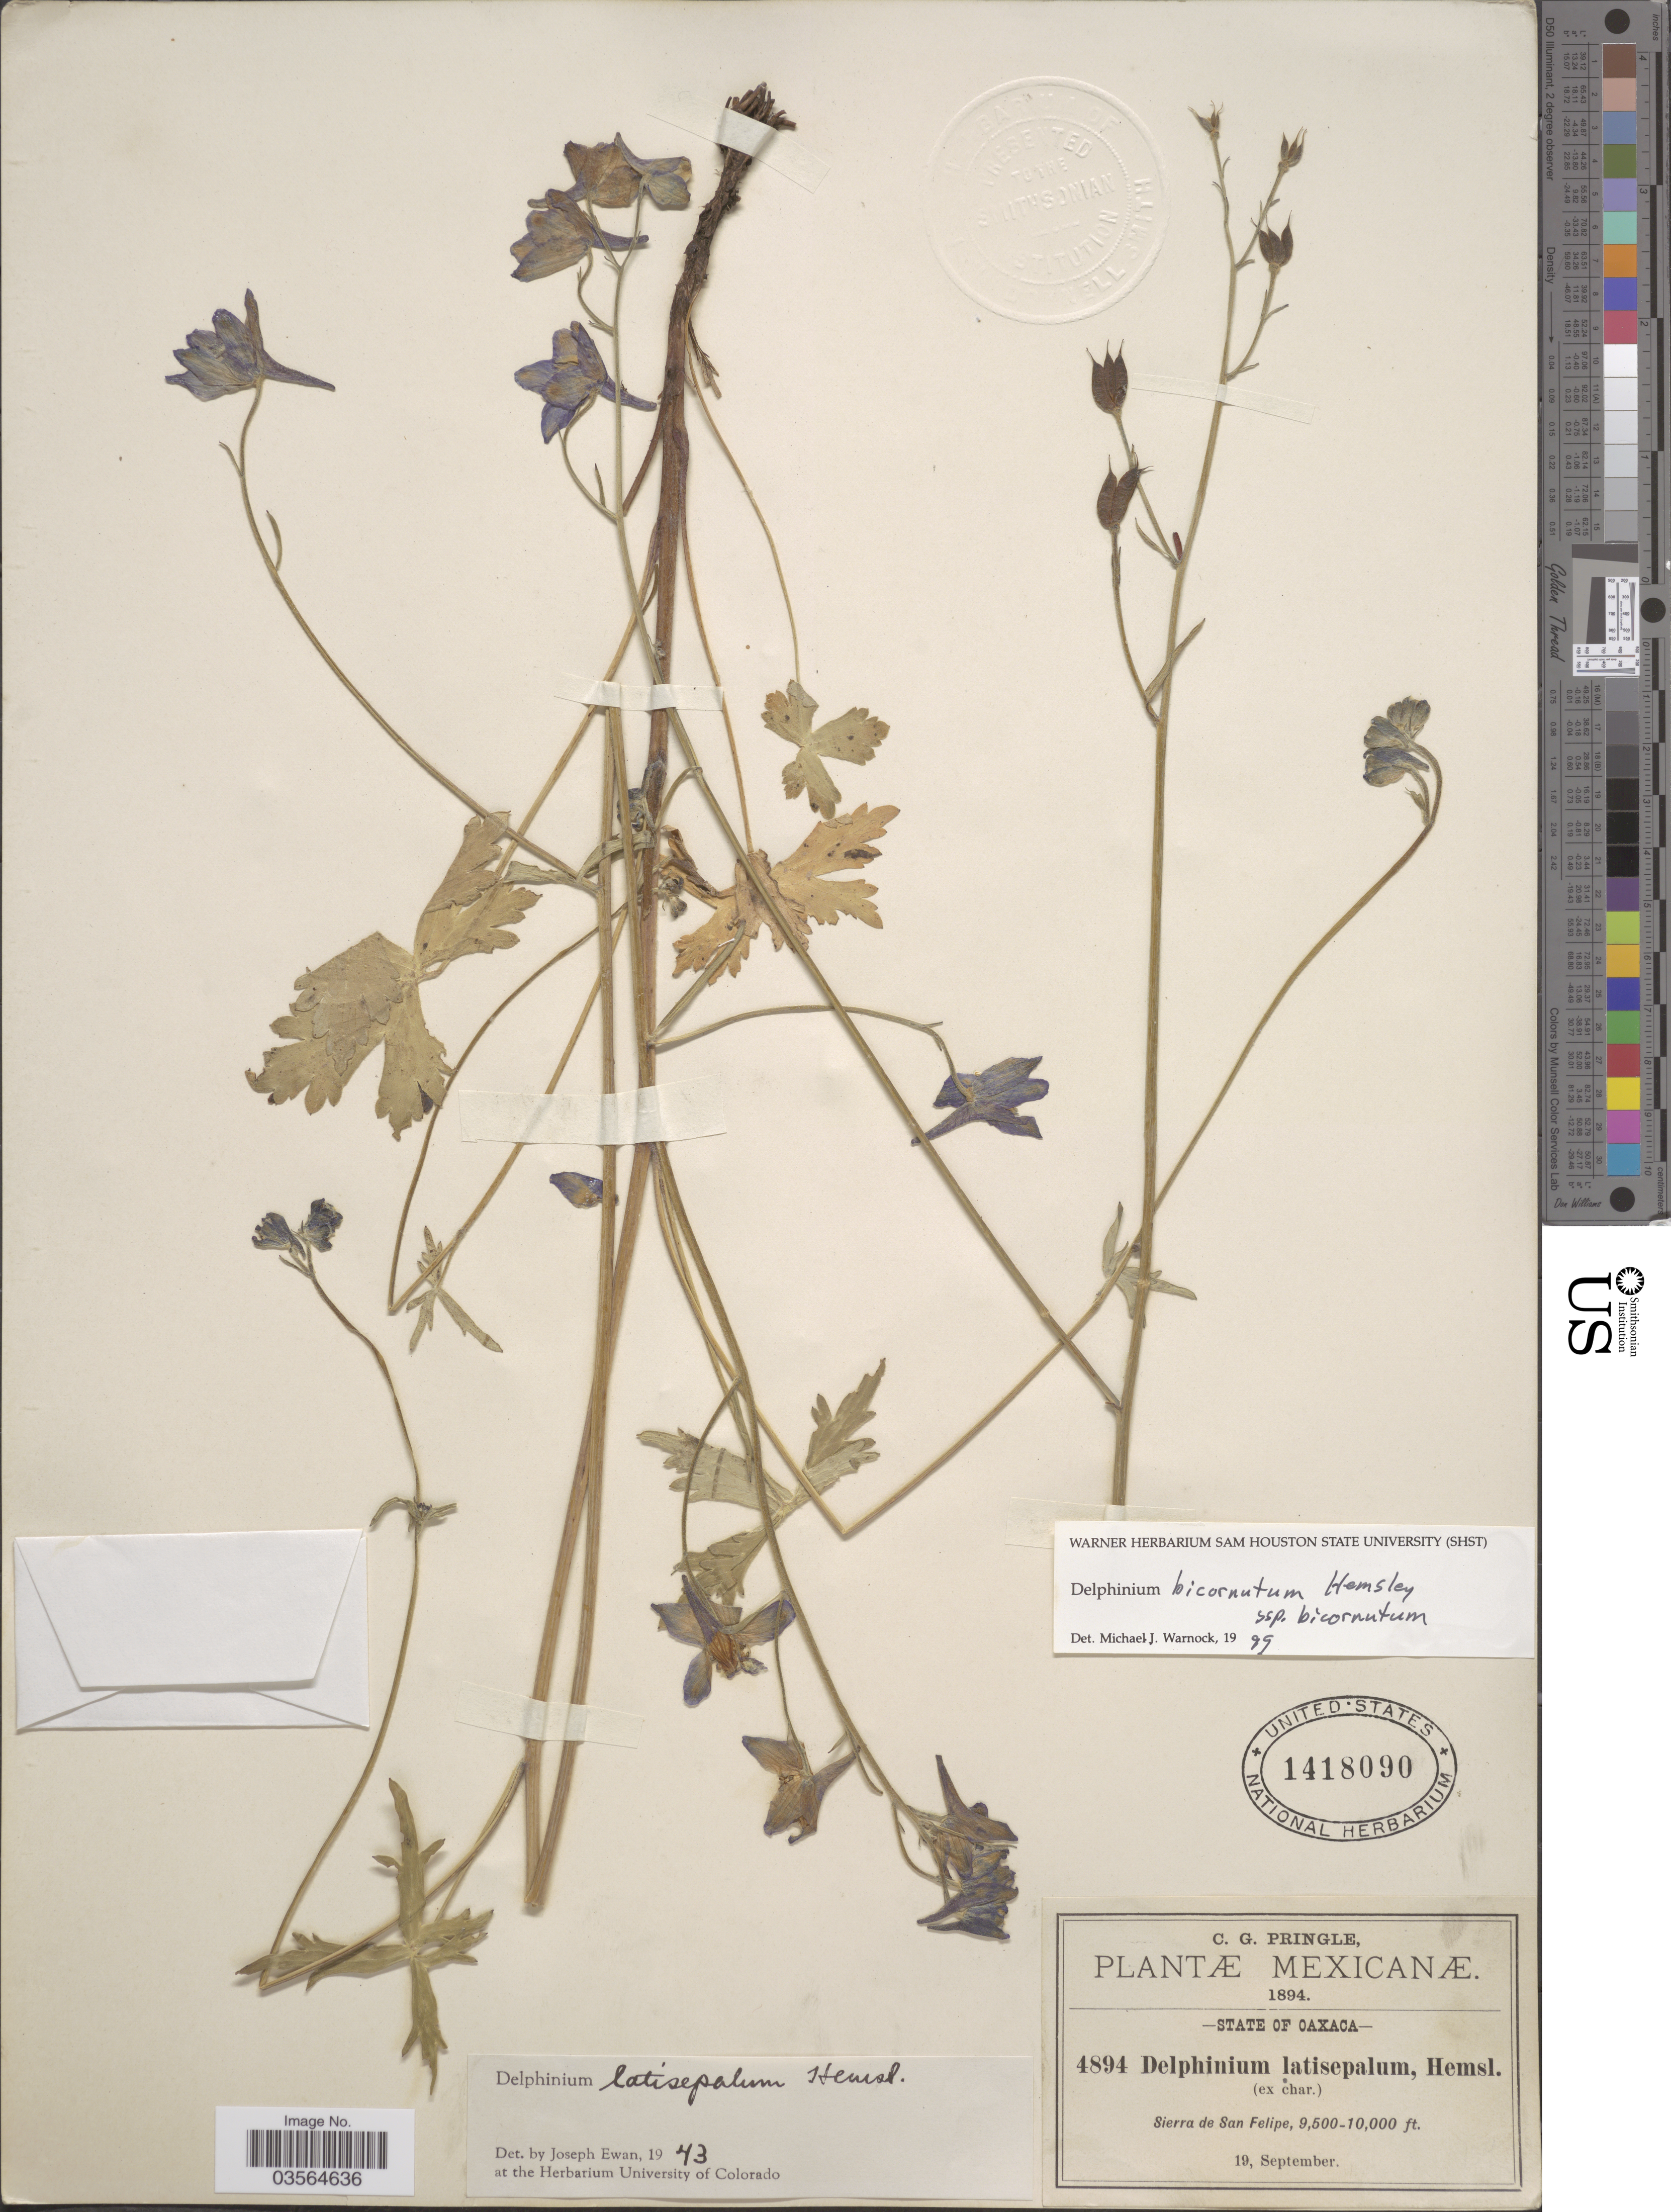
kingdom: Plantae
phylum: Tracheophyta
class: Magnoliopsida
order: Ranunculales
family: Ranunculaceae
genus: Delphinium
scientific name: Delphinium bicornutum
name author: Hemsl.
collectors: C. G. Pringle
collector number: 4894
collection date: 1894-09-19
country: Mexico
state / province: Oaxaca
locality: Sierra de San Felipe.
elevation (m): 2896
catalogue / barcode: US 1418090